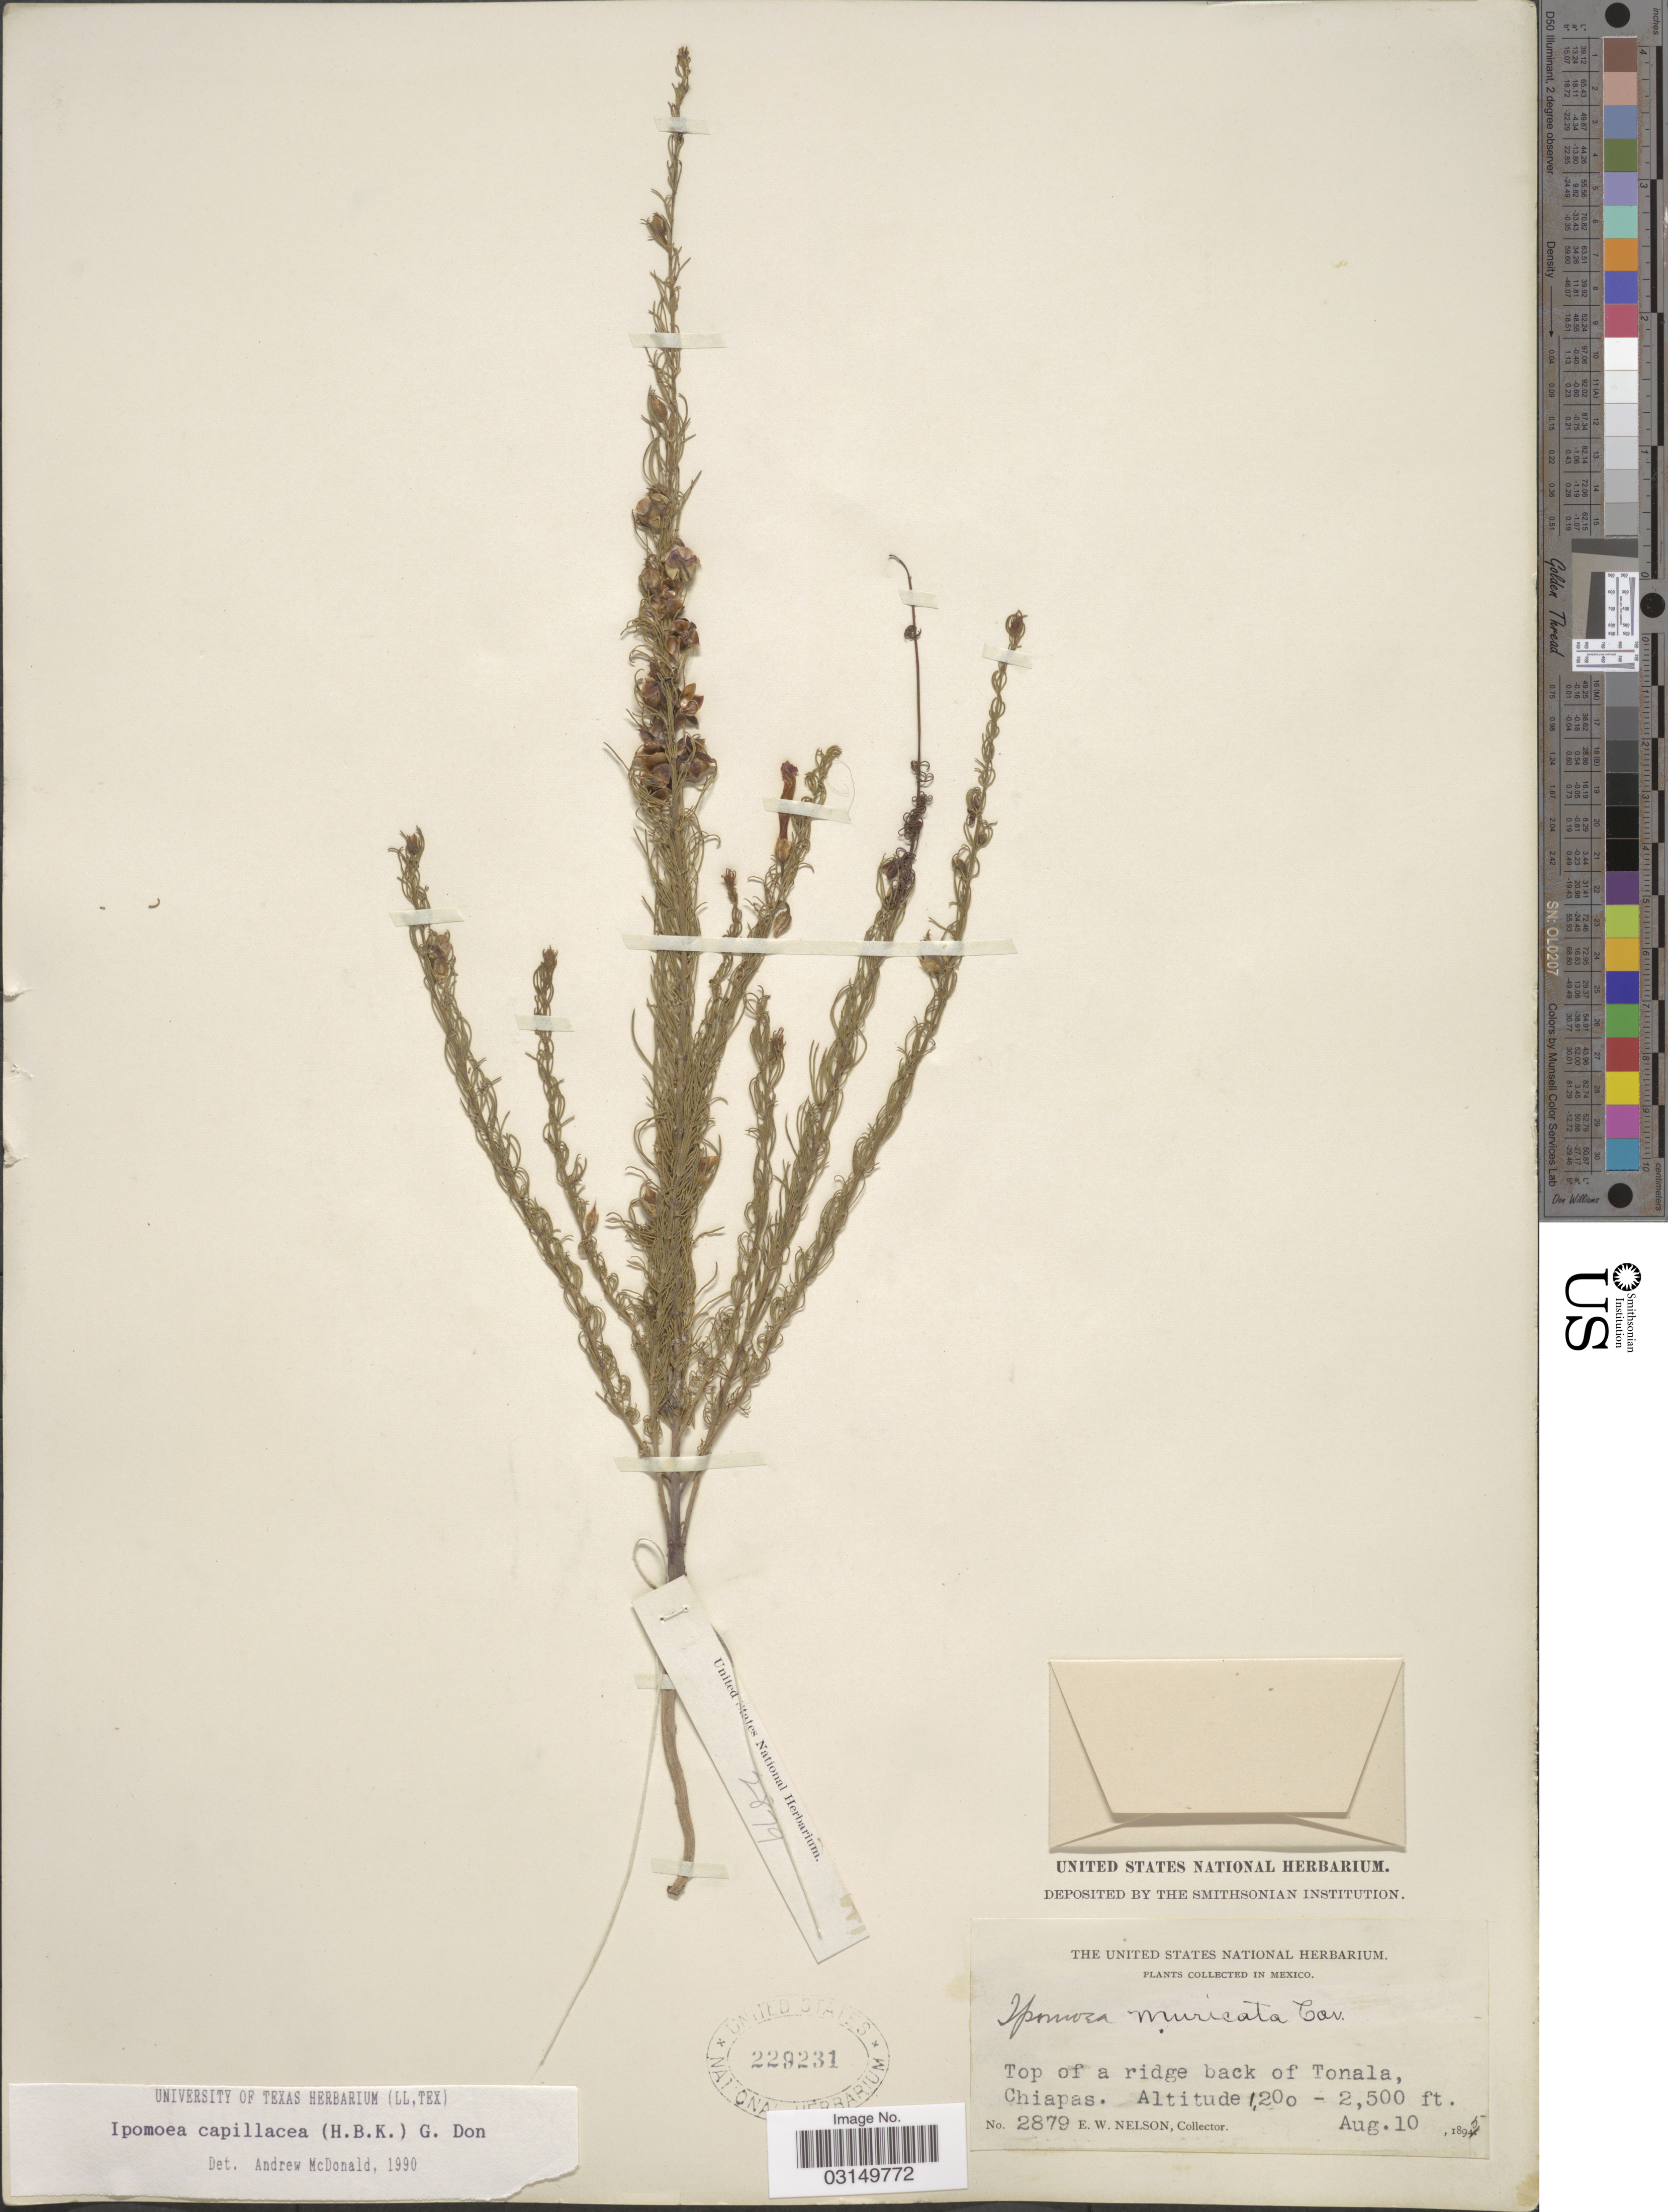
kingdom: Plantae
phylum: Tracheophyta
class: Magnoliopsida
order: Solanales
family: Convolvulaceae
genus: Ipomoea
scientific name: Ipomoea capillacea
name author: (Kunth) G. Don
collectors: E. W. Nelson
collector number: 2879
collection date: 1895-08-10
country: Mexico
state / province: Chiapas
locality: Top of a ridge back of Tonala, Chiapas.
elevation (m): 366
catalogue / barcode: US 229231